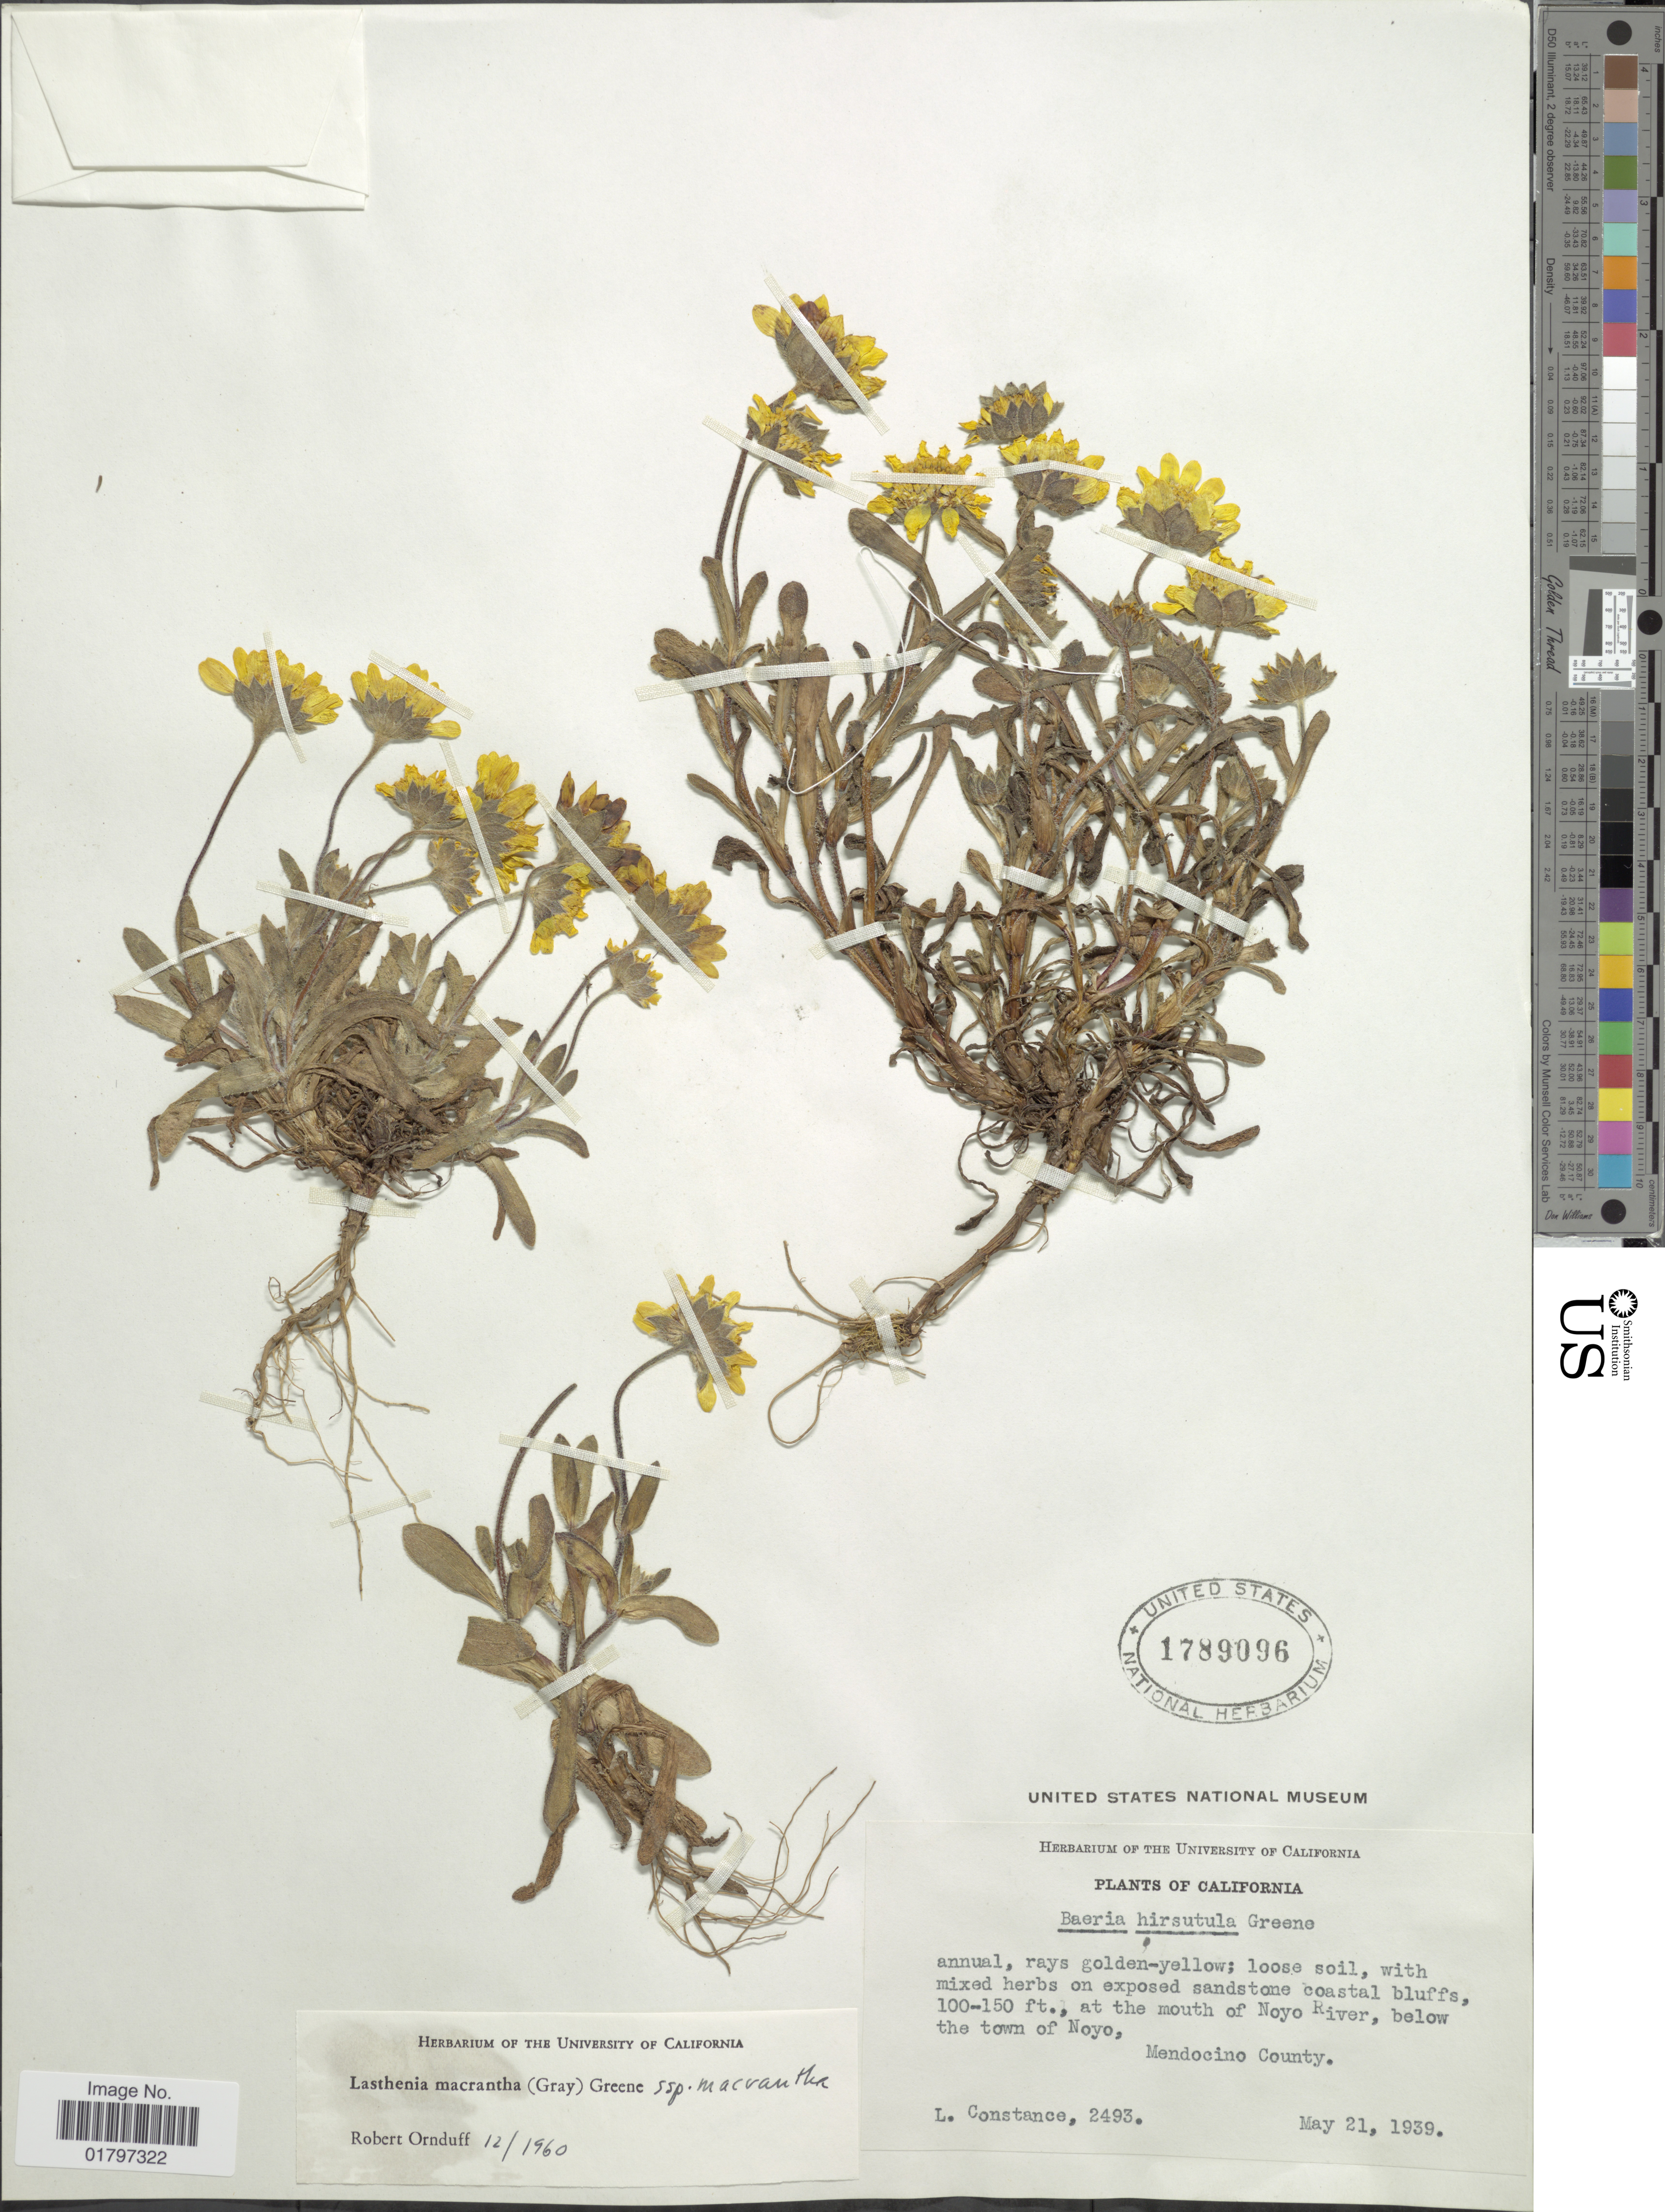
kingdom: Plantae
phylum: Tracheophyta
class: Magnoliopsida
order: Asterales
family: Asteraceae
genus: Lasthenia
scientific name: Lasthenia lasthemia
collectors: L. Constance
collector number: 2493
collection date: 1939-05-21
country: United States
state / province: California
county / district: Mendocino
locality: At the mouth of Noyo River, below the town of Noyo, Mendocino County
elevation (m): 30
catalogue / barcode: US 1789096